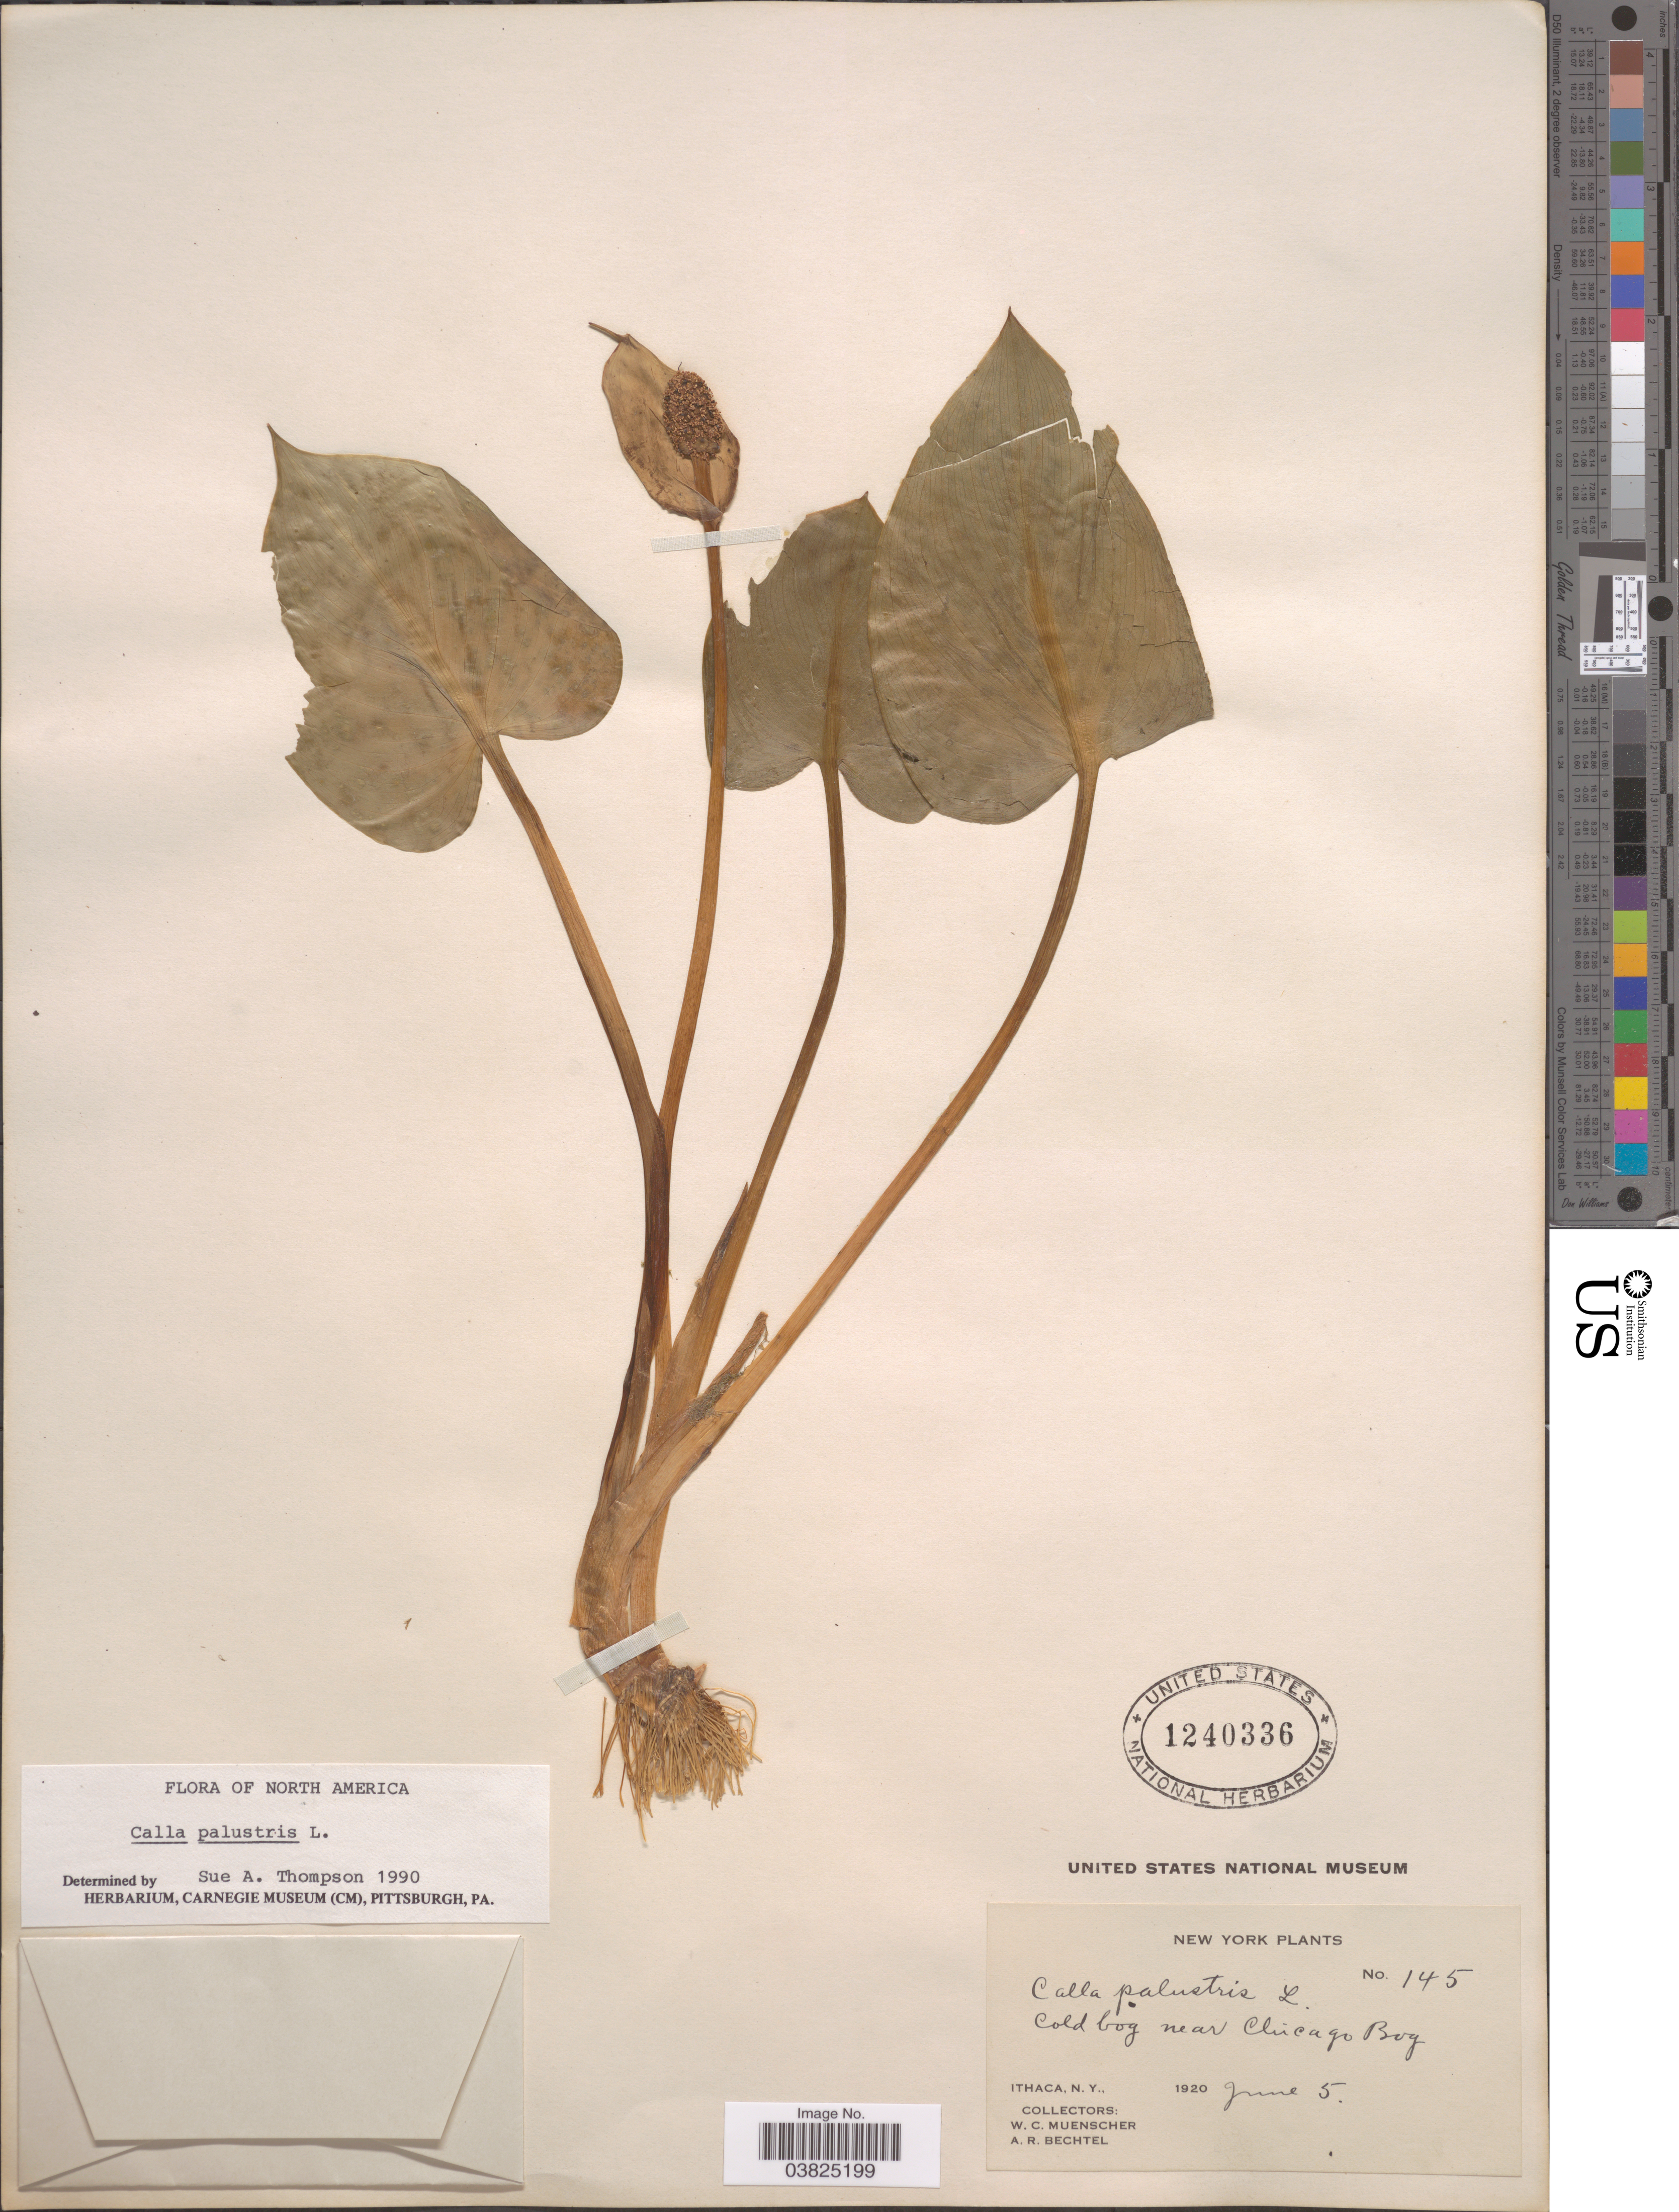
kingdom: Plantae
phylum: Tracheophyta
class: Liliopsida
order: Alismatales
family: Araceae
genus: Calla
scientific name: Calla palustris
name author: L.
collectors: W. Muenscher & A. Bechtel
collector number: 145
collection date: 1920-06-05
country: United States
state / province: New York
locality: Near Chicago Bog. Ithaca.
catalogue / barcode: US 1240336